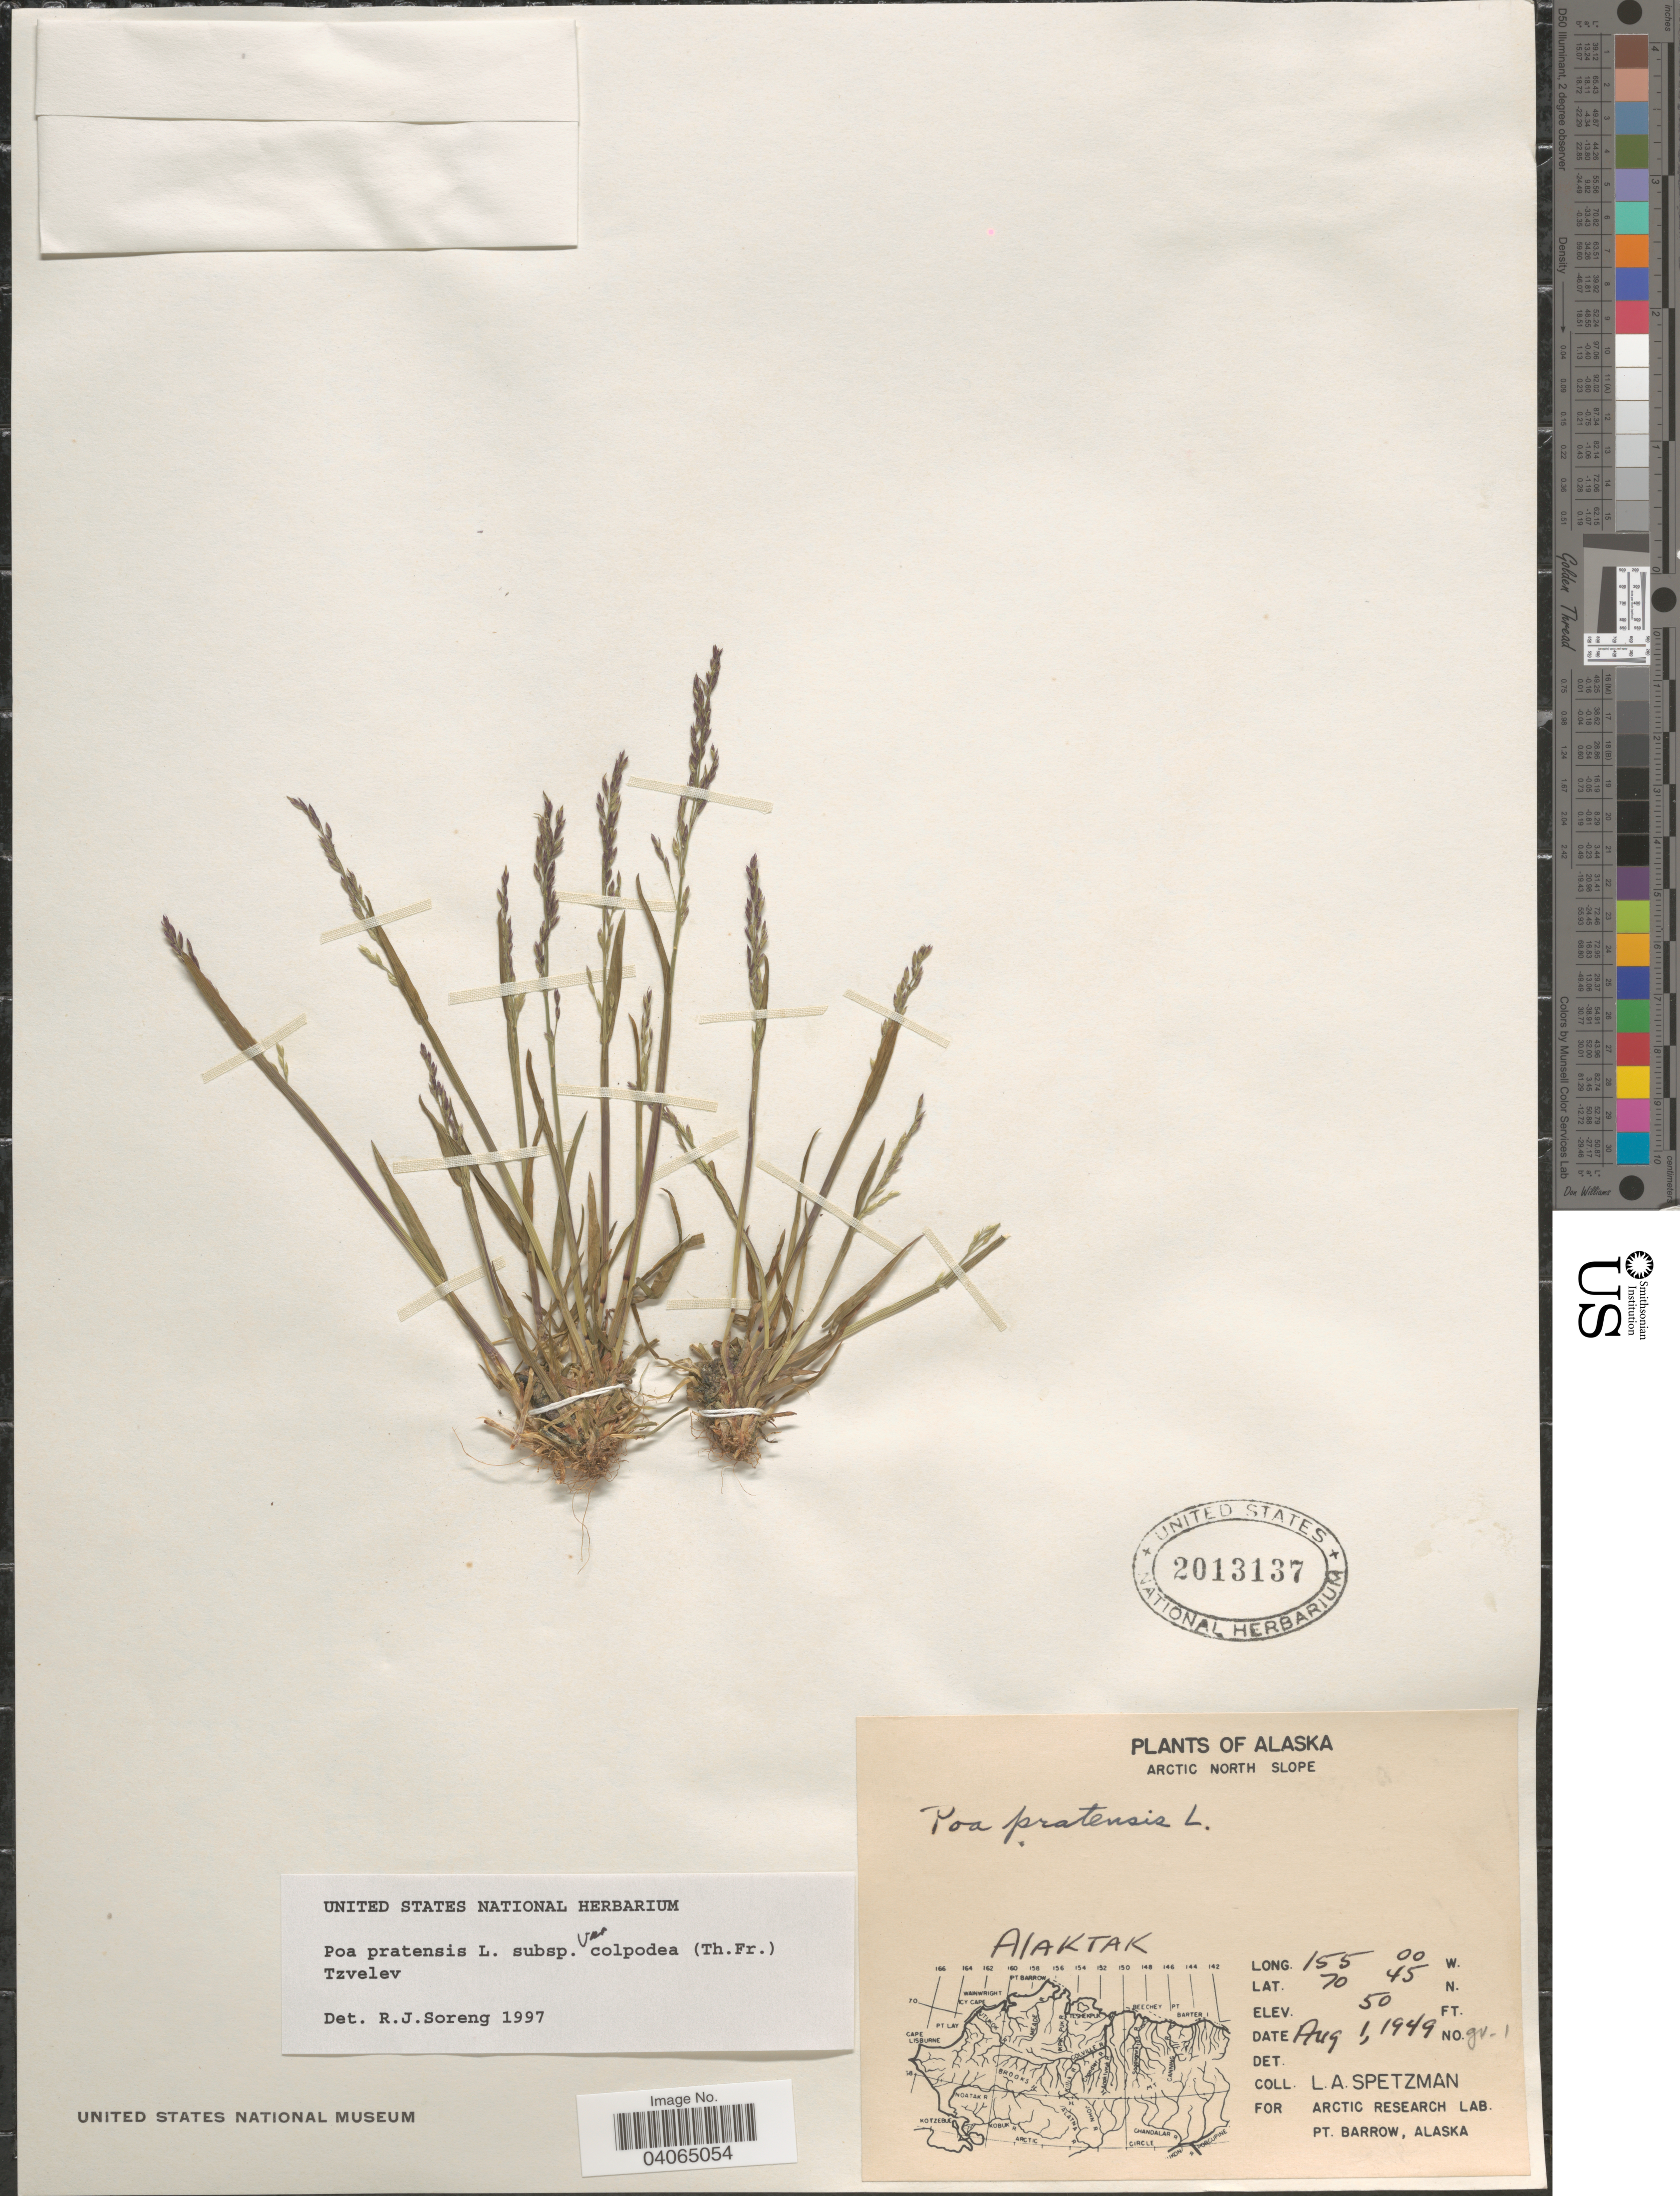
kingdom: Plantae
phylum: Tracheophyta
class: Liliopsida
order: Poales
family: Poaceae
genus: Poa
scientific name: Poa pratensis subsp. colpodea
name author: (Th. Fr.) Tzvelev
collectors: L. Spetzman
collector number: gv-1*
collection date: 1949-08-01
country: United States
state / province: Alaska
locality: Arctic North Slope. Alaktak.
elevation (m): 15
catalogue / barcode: US 2013137